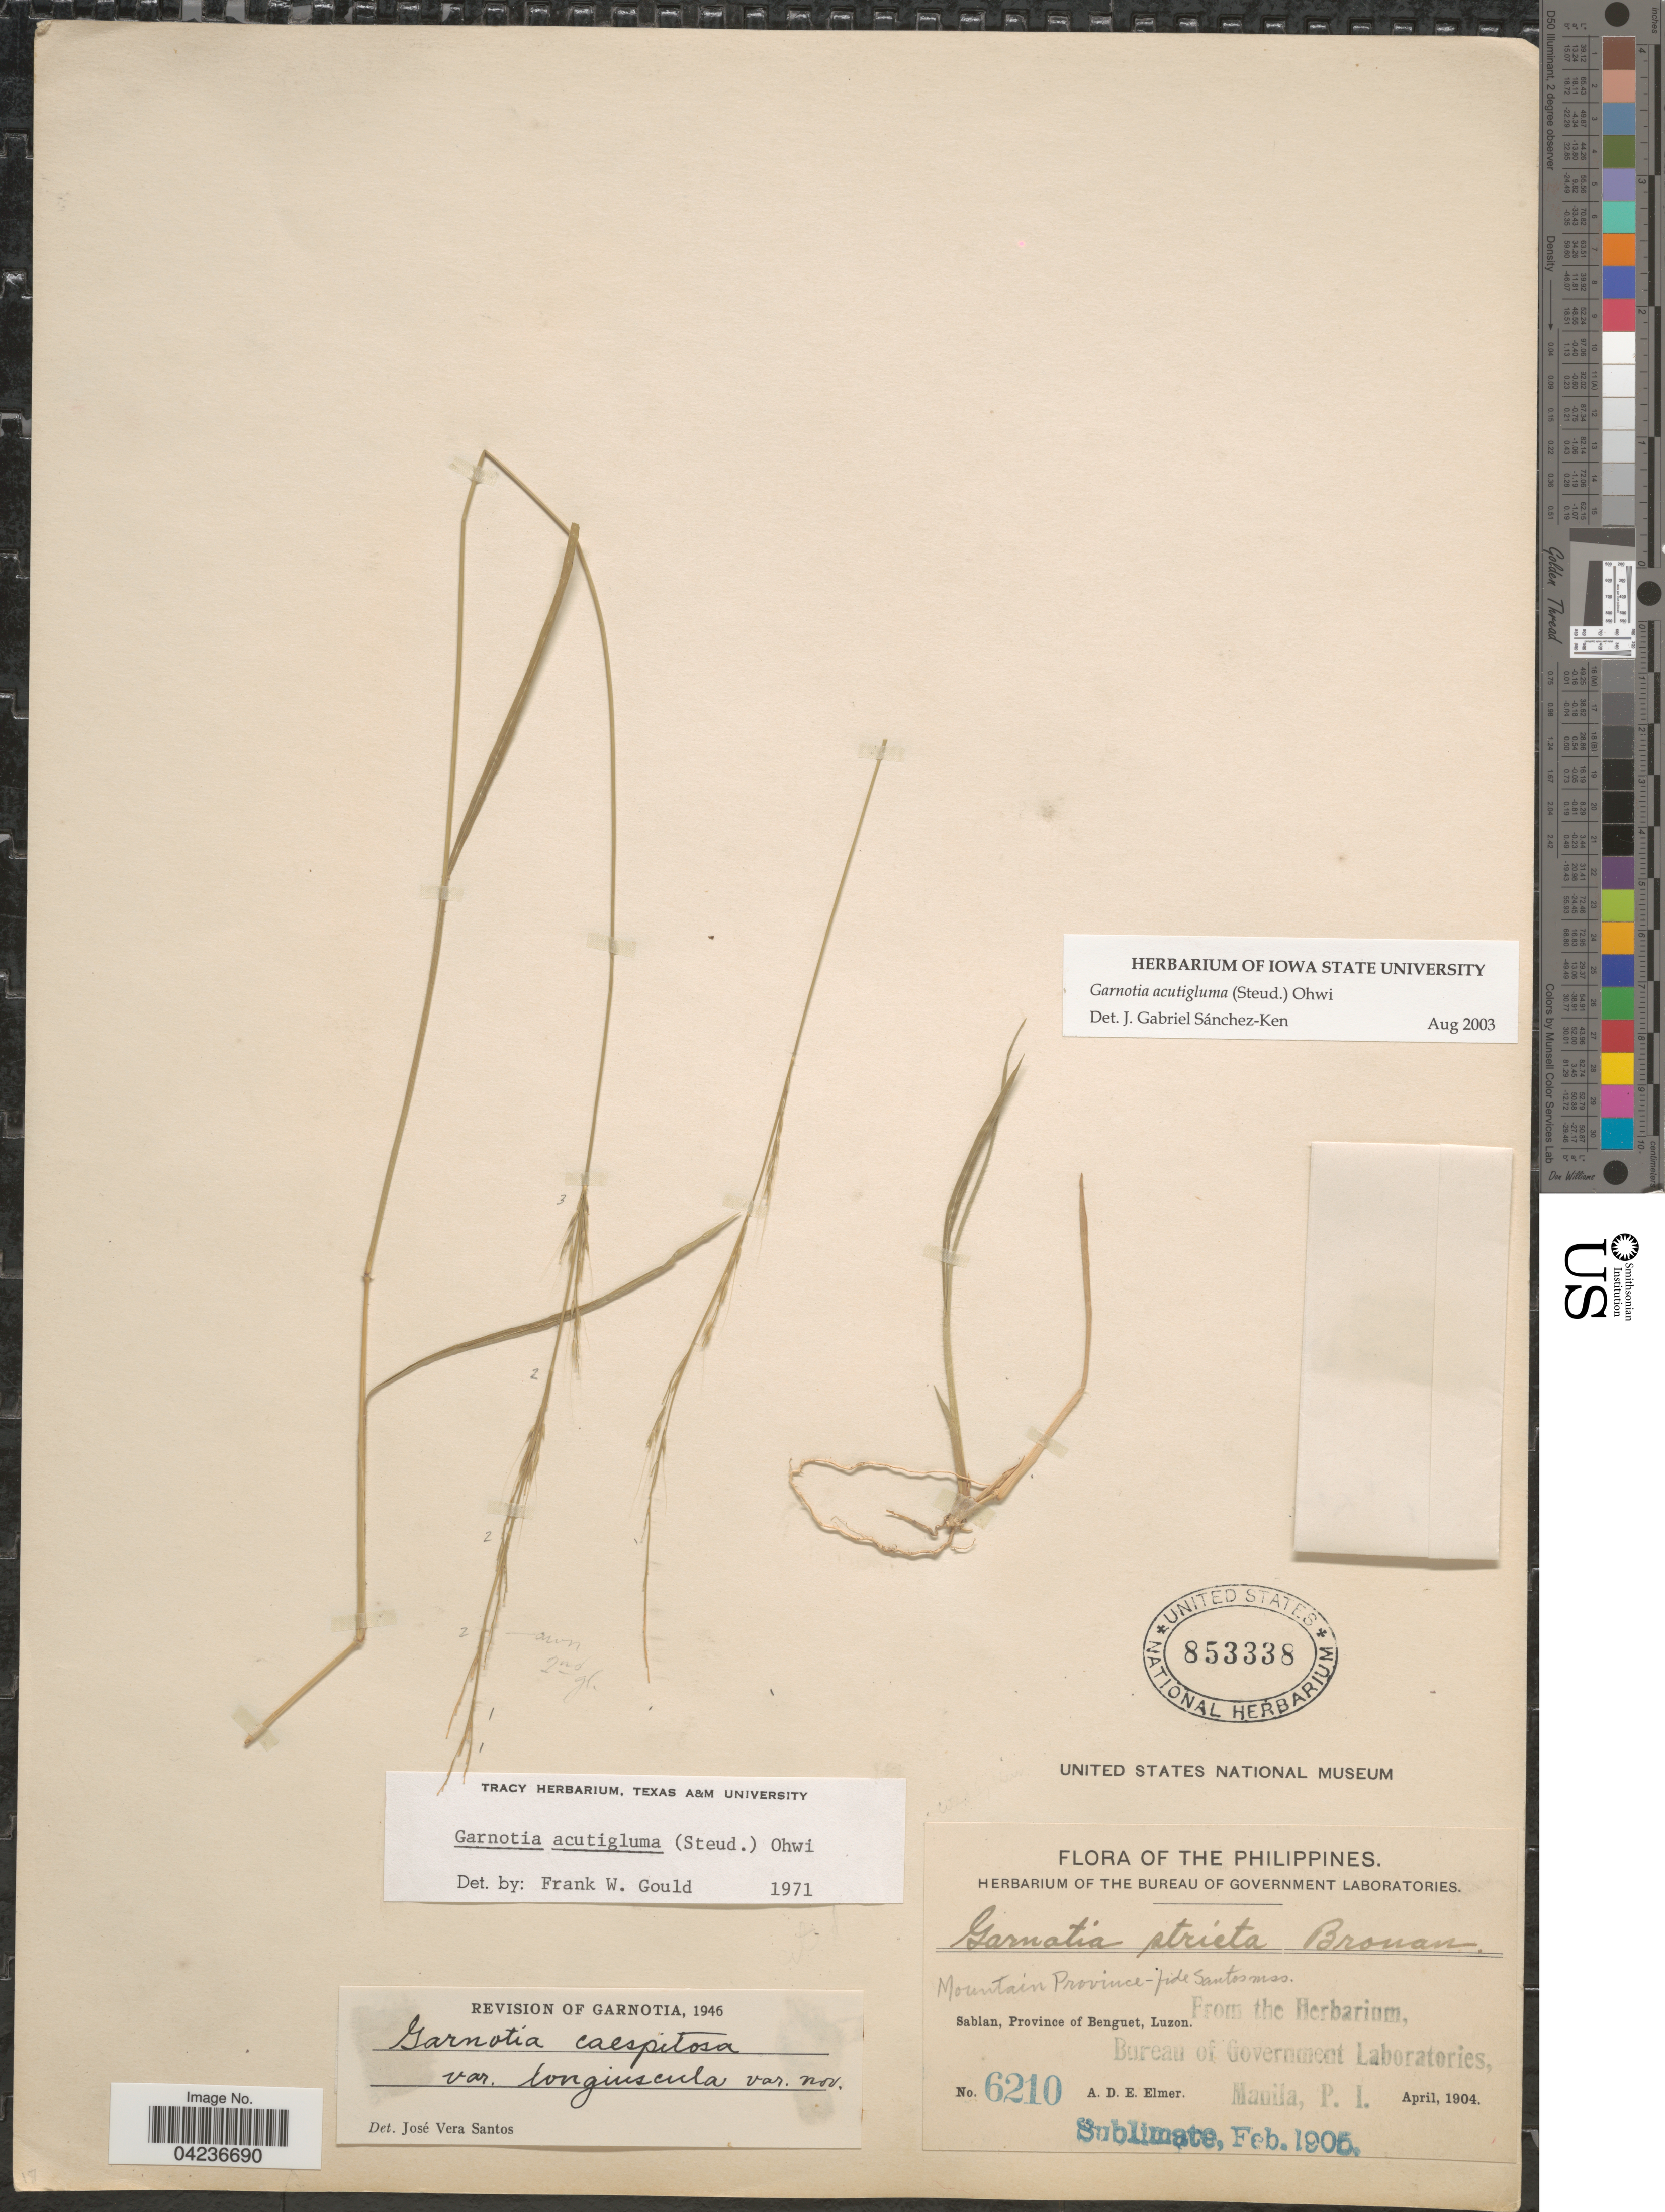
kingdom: Plantae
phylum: Tracheophyta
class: Liliopsida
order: Poales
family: Poaceae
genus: Garnotia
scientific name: Garnotia acutigluma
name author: (Steud.) Ohwi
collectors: A. D. E. Elmer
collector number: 6210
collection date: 1904-04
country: Philippines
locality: Mountain Province - fide Santosmess . Sablan, Province of Benguet, Luzon.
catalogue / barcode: US 853338